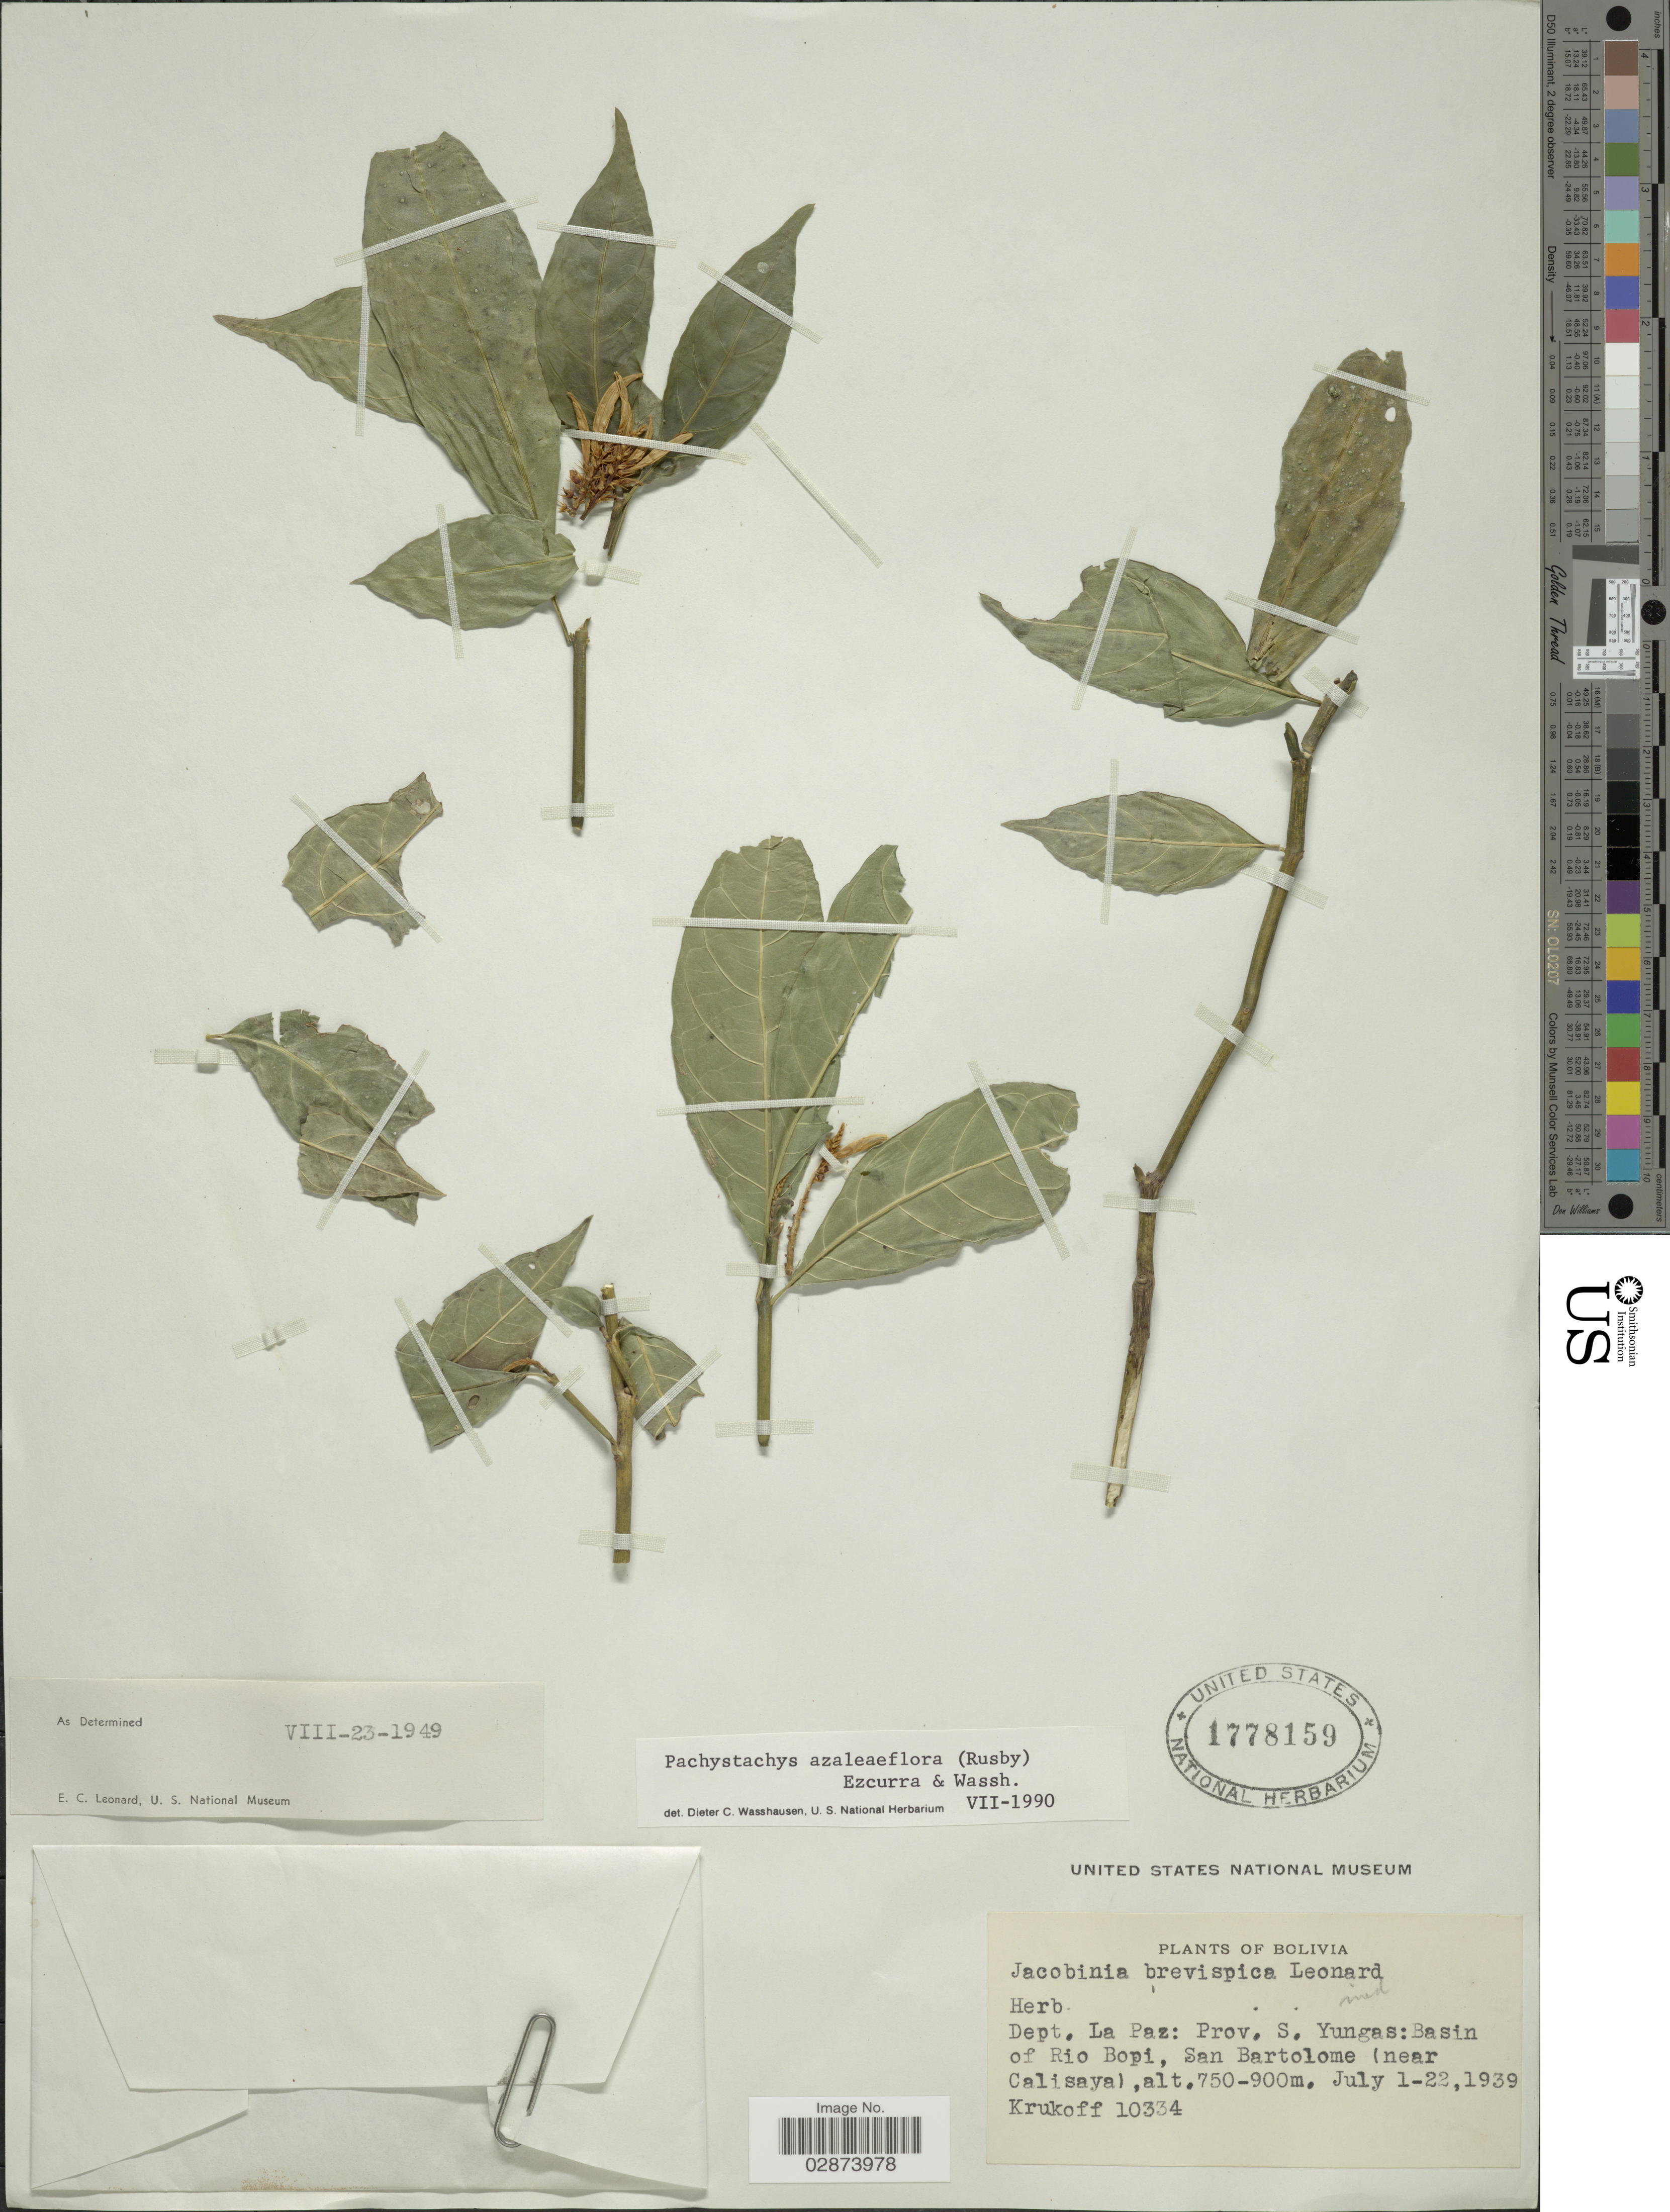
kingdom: Plantae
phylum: Tracheophyta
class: Magnoliopsida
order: Lamiales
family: Acanthaceae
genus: Schaueria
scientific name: Schaueria azaleiflora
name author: Rusby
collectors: Krukoff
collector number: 10334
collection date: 1939-07-01/1939-07-22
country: Bolivia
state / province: La Paz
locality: Dept. La Paz: Prov. S. Yungas: Basin of Rio Bopi, San Bartolome (near Calisaya).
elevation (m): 750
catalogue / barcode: US 1778159